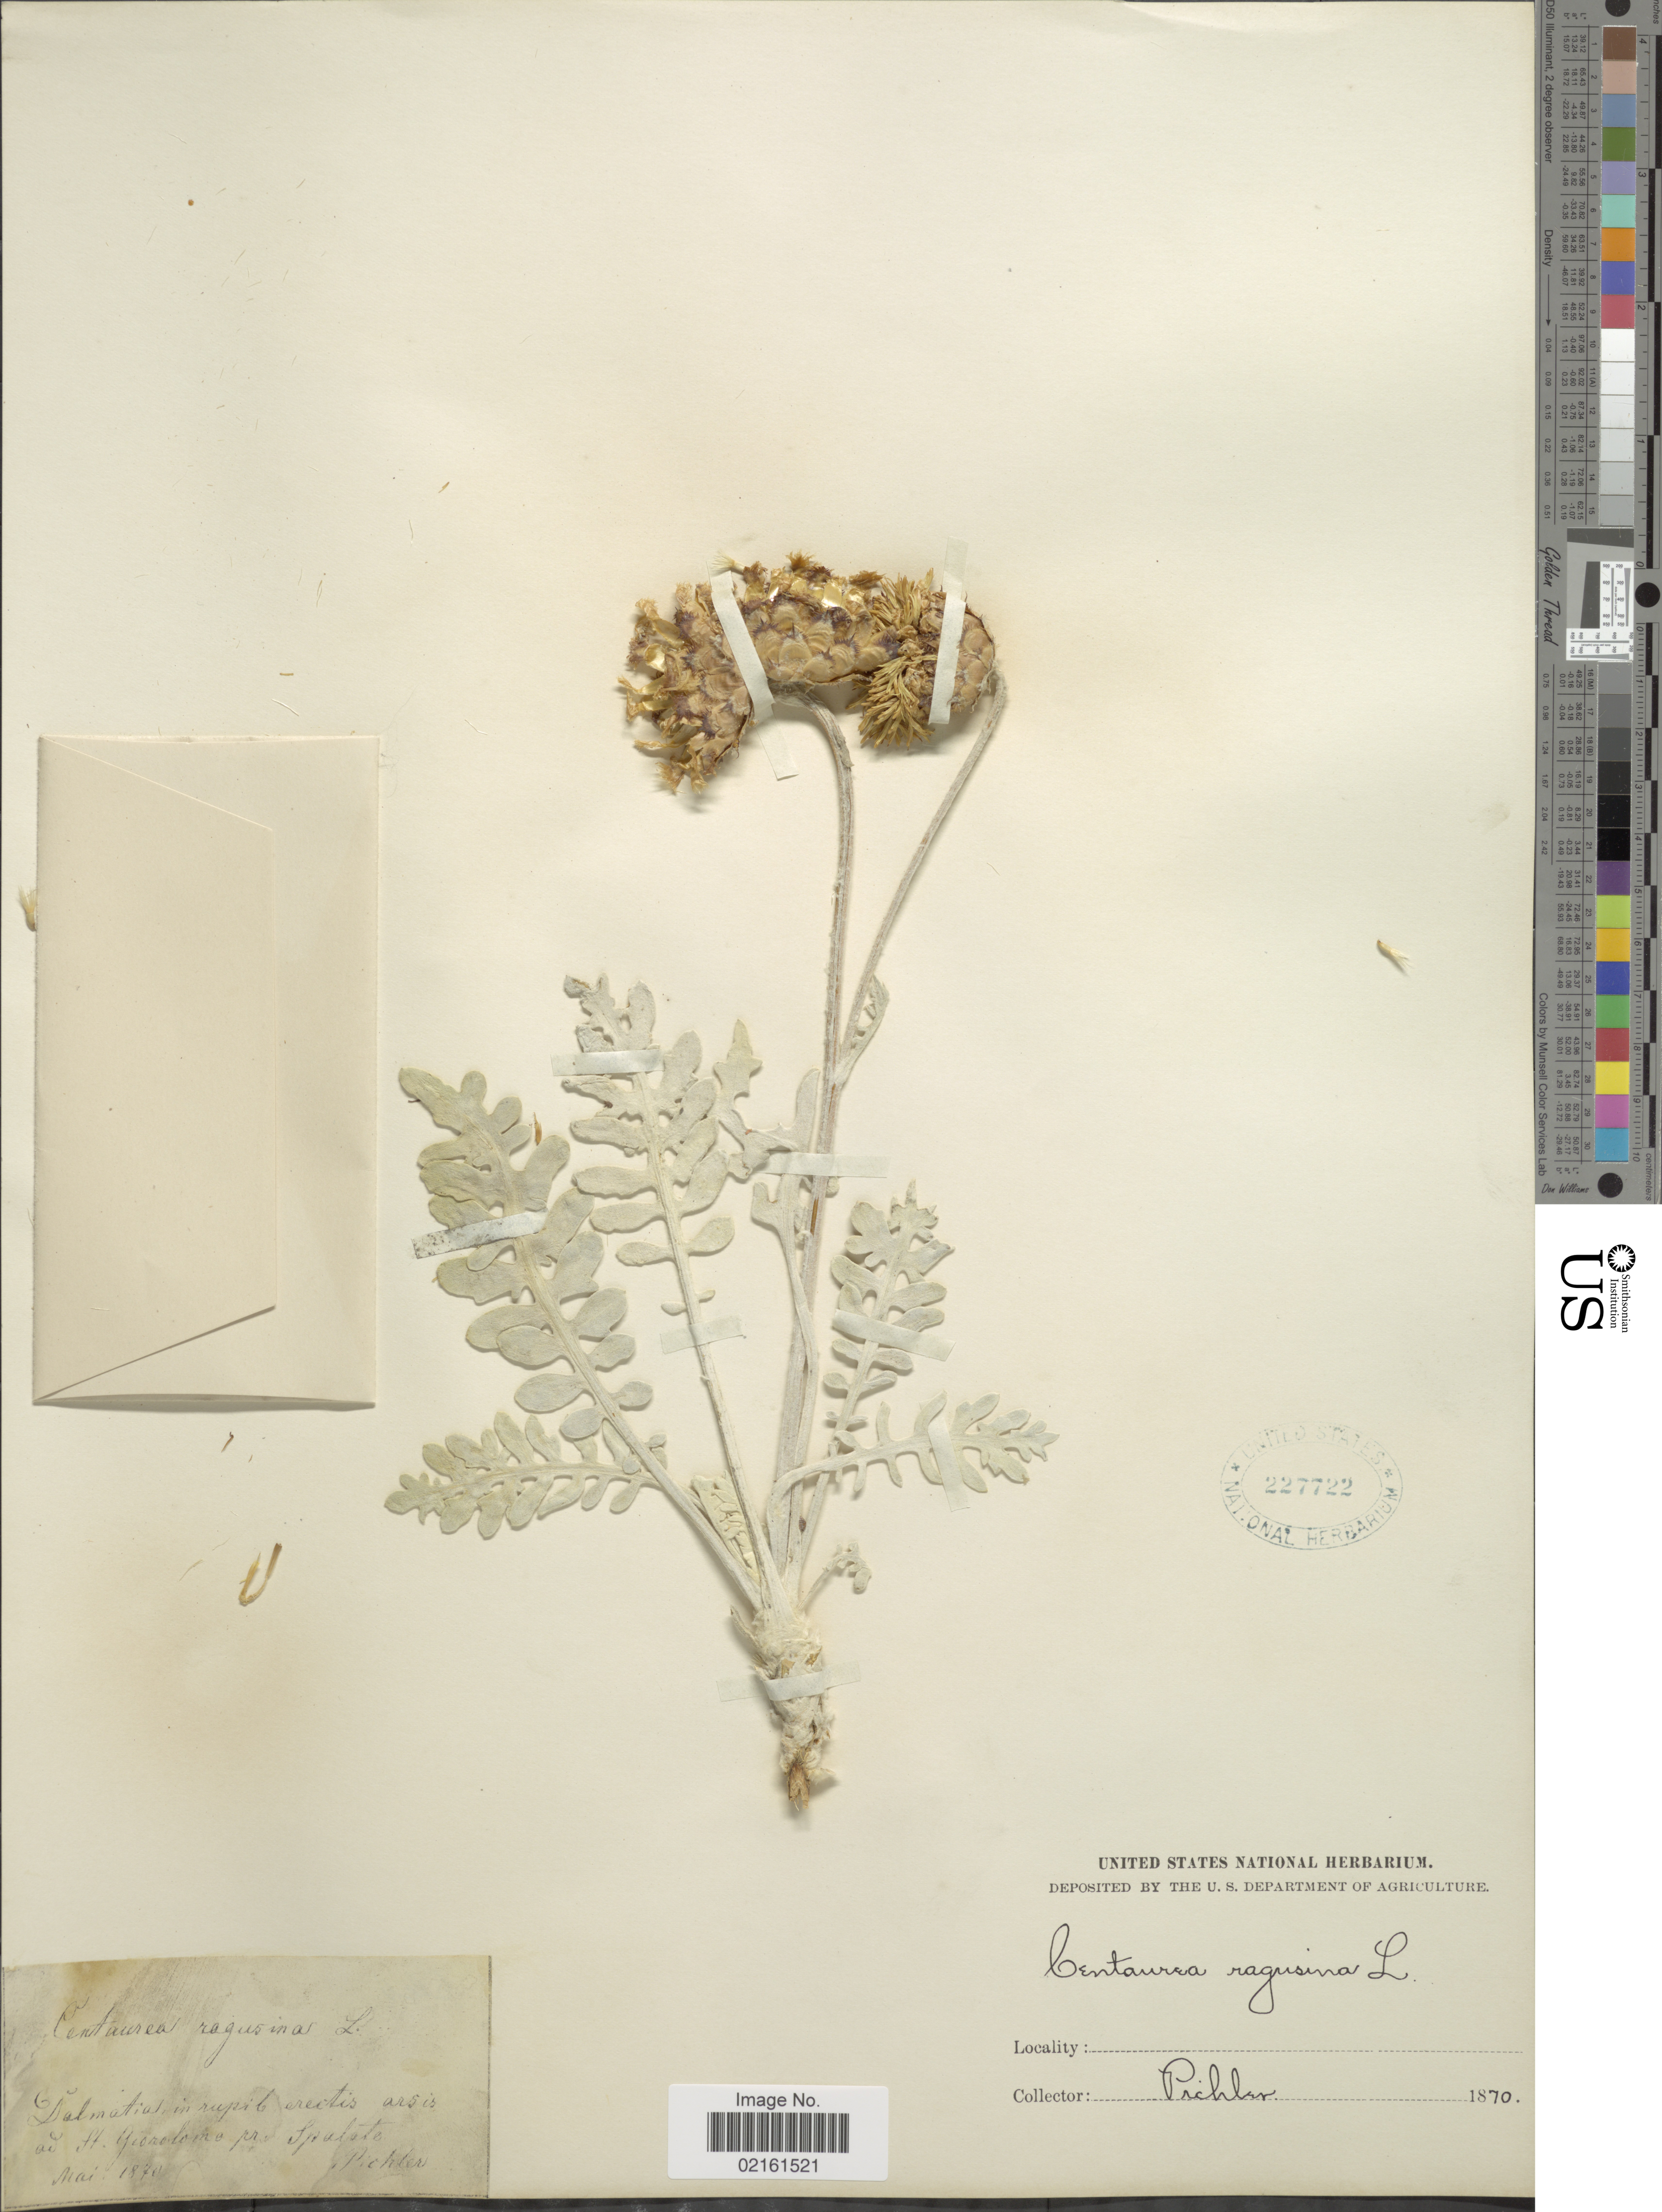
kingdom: Plantae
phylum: Tracheophyta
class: Magnoliopsida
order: Asterales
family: Asteraceae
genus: Centaurea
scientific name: Centaurea ragusina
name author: L.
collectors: Pichler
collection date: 1870-05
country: Croatia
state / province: Split-Dalmatia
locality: Dalmatia, ad. St. Giorolome pr. Spalate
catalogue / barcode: US 227722